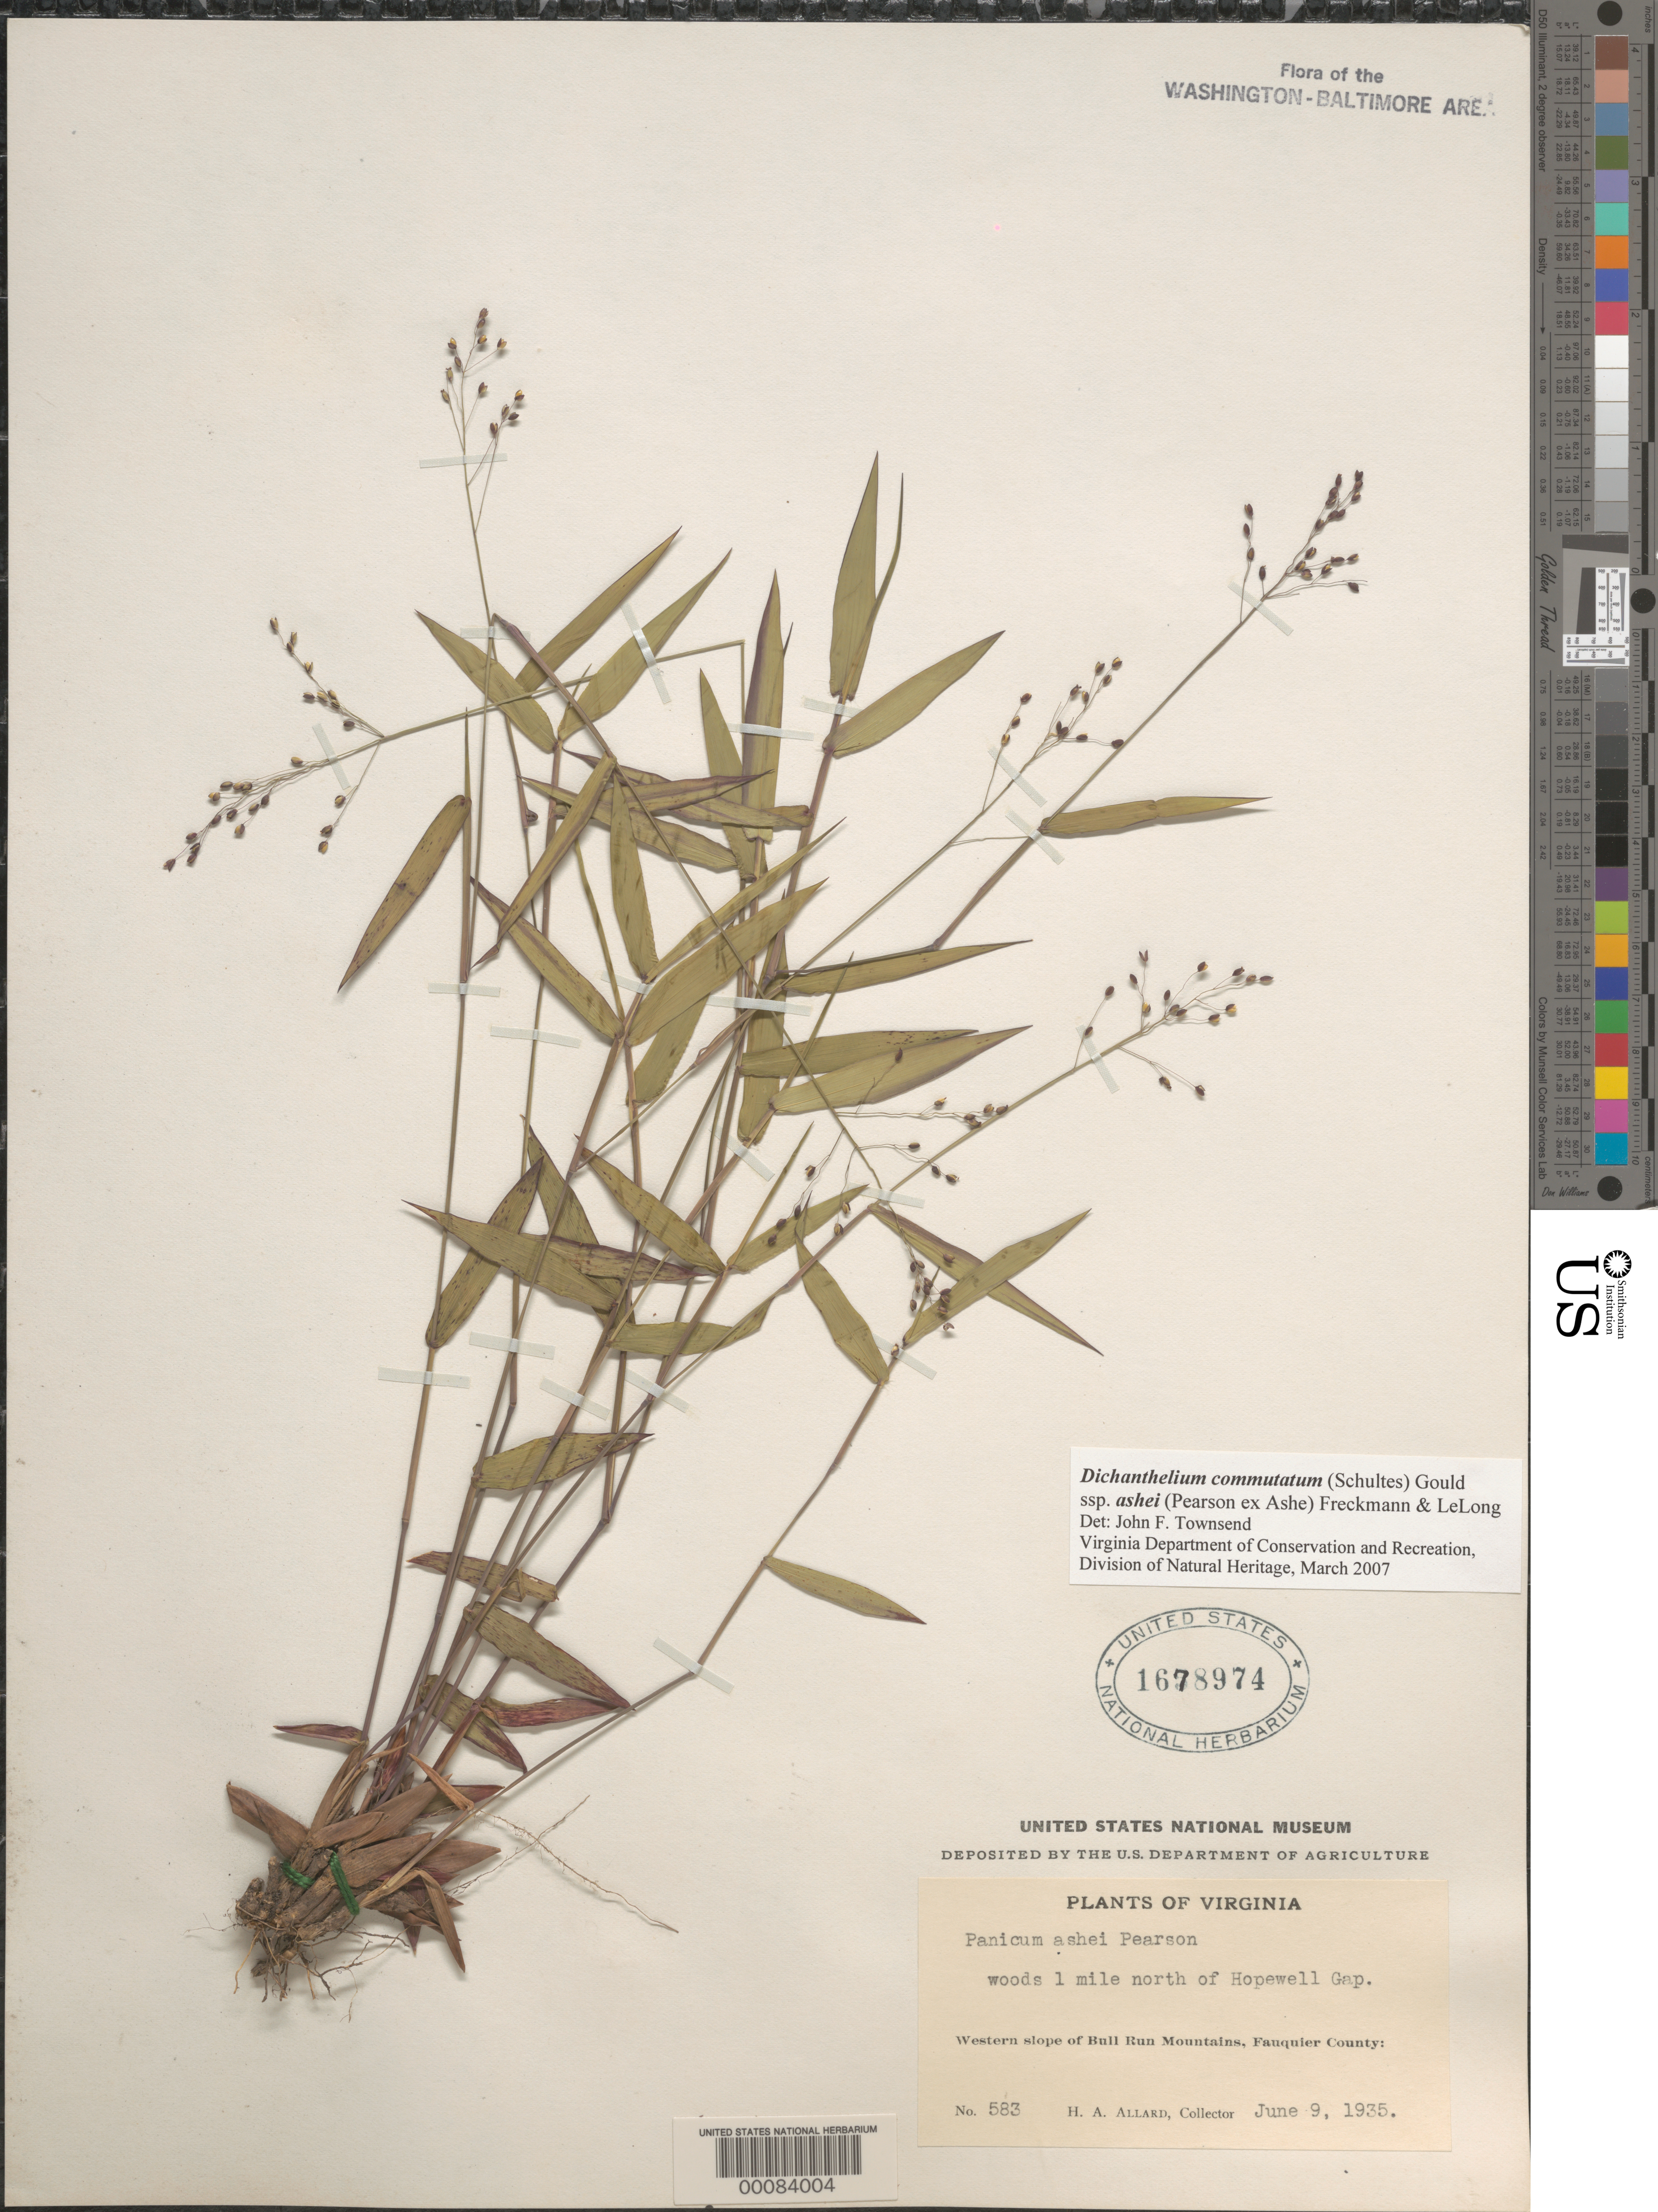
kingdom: Plantae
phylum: Tracheophyta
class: Liliopsida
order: Poales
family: Poaceae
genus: Dichanthelium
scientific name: Dichanthelium commutatum subsp. ashei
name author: (Ashe ex Schult.) Freckmann & Lelong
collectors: H. A. Allard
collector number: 583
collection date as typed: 09 Jun 1935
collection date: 1935-06-09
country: United States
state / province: Virginia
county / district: Fauquier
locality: Bull Run Mountains Bull Run Mts.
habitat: Woods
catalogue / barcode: US 1678974